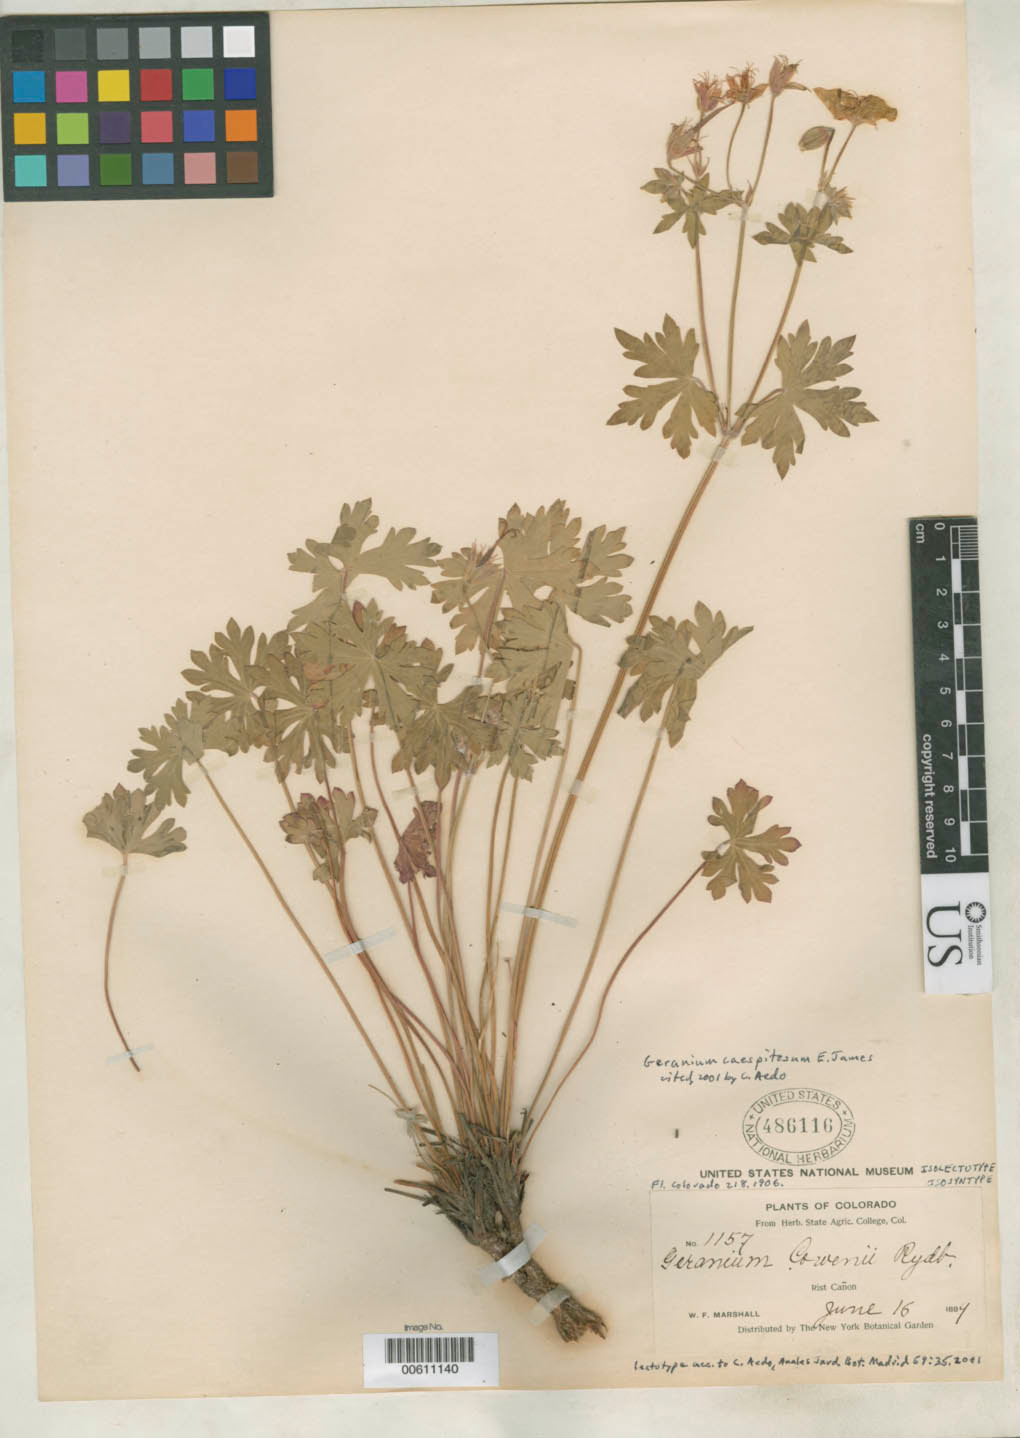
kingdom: Plantae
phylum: Tracheophyta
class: Magnoliopsida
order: Geraniales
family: Geraniaceae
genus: Geranium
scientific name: Geranium cowenii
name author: Rydb.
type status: Isolectotype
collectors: W. F. Marshall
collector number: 1157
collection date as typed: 16 Jun 1899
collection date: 1899-06-16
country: United States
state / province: Colorado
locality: Rist Canon.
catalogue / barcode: US 486116